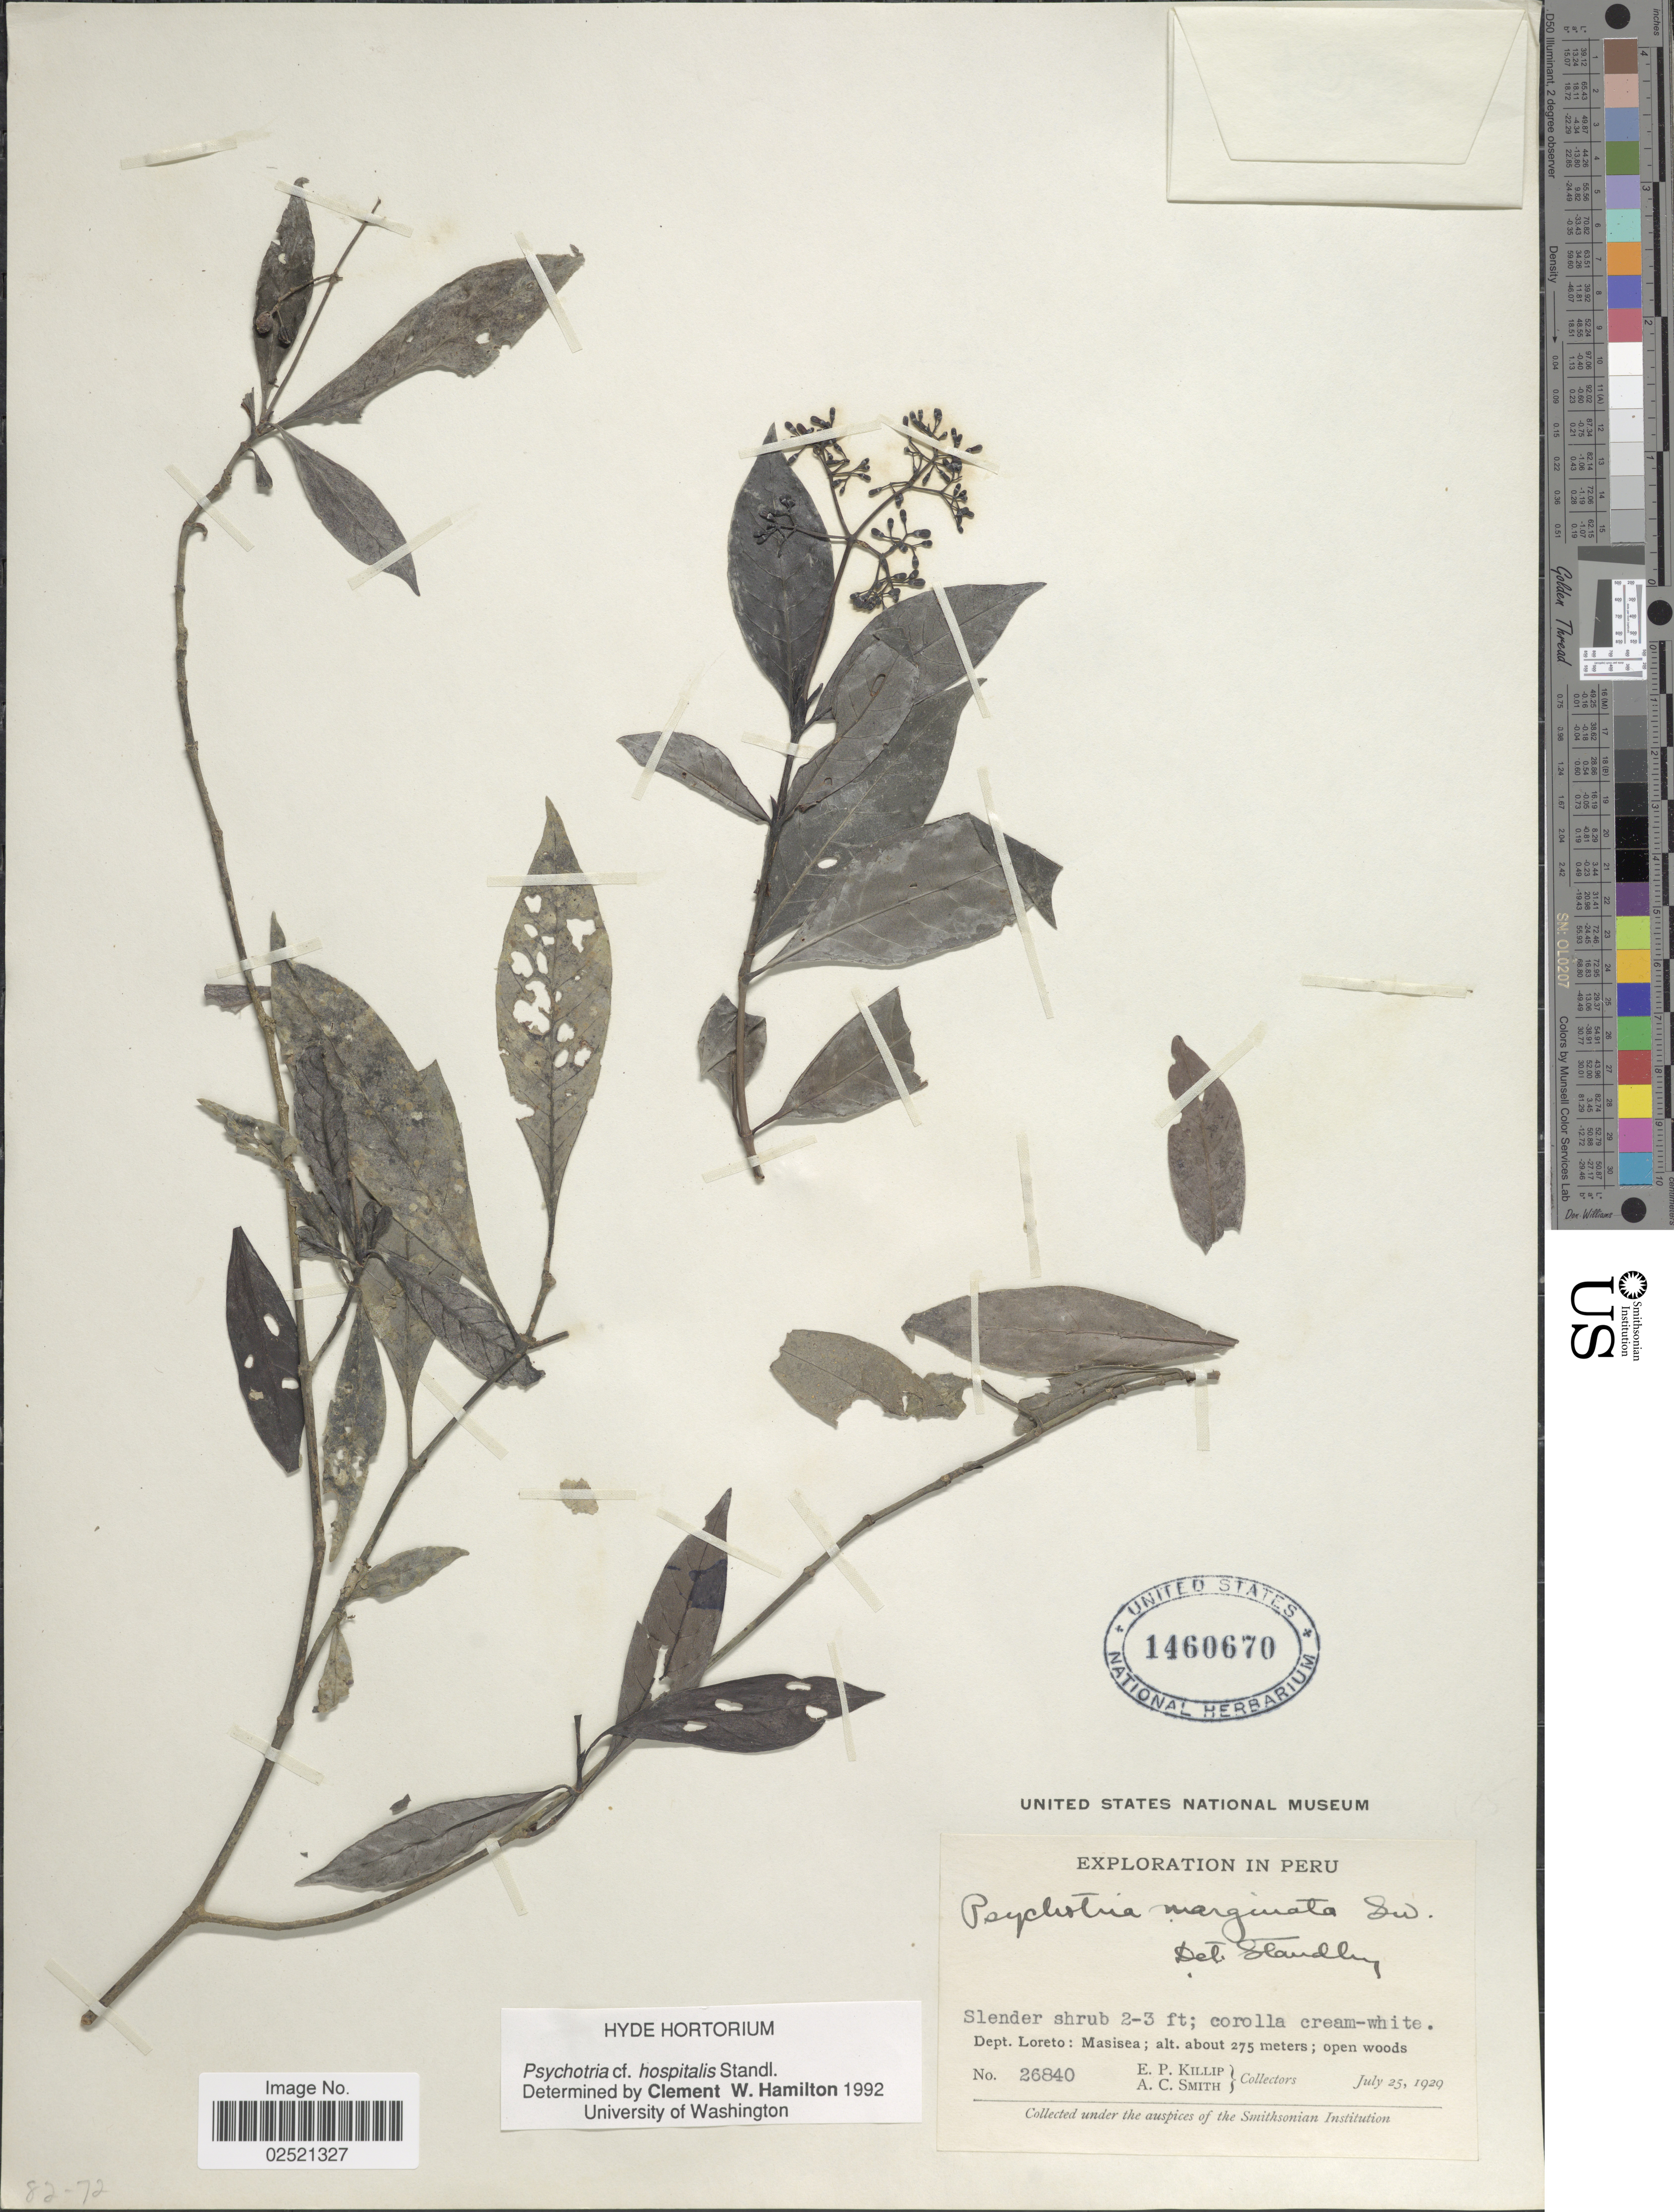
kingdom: Plantae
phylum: Tracheophyta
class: Magnoliopsida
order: Gentianales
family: Rubiaceae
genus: Psychotria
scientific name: Psychotria hospitalis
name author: Standl.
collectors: E. P. Killip & A. C. Smith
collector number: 26840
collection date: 1929-07-25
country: Peru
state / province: Loreto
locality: Masisea.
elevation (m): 275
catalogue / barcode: US 1460670